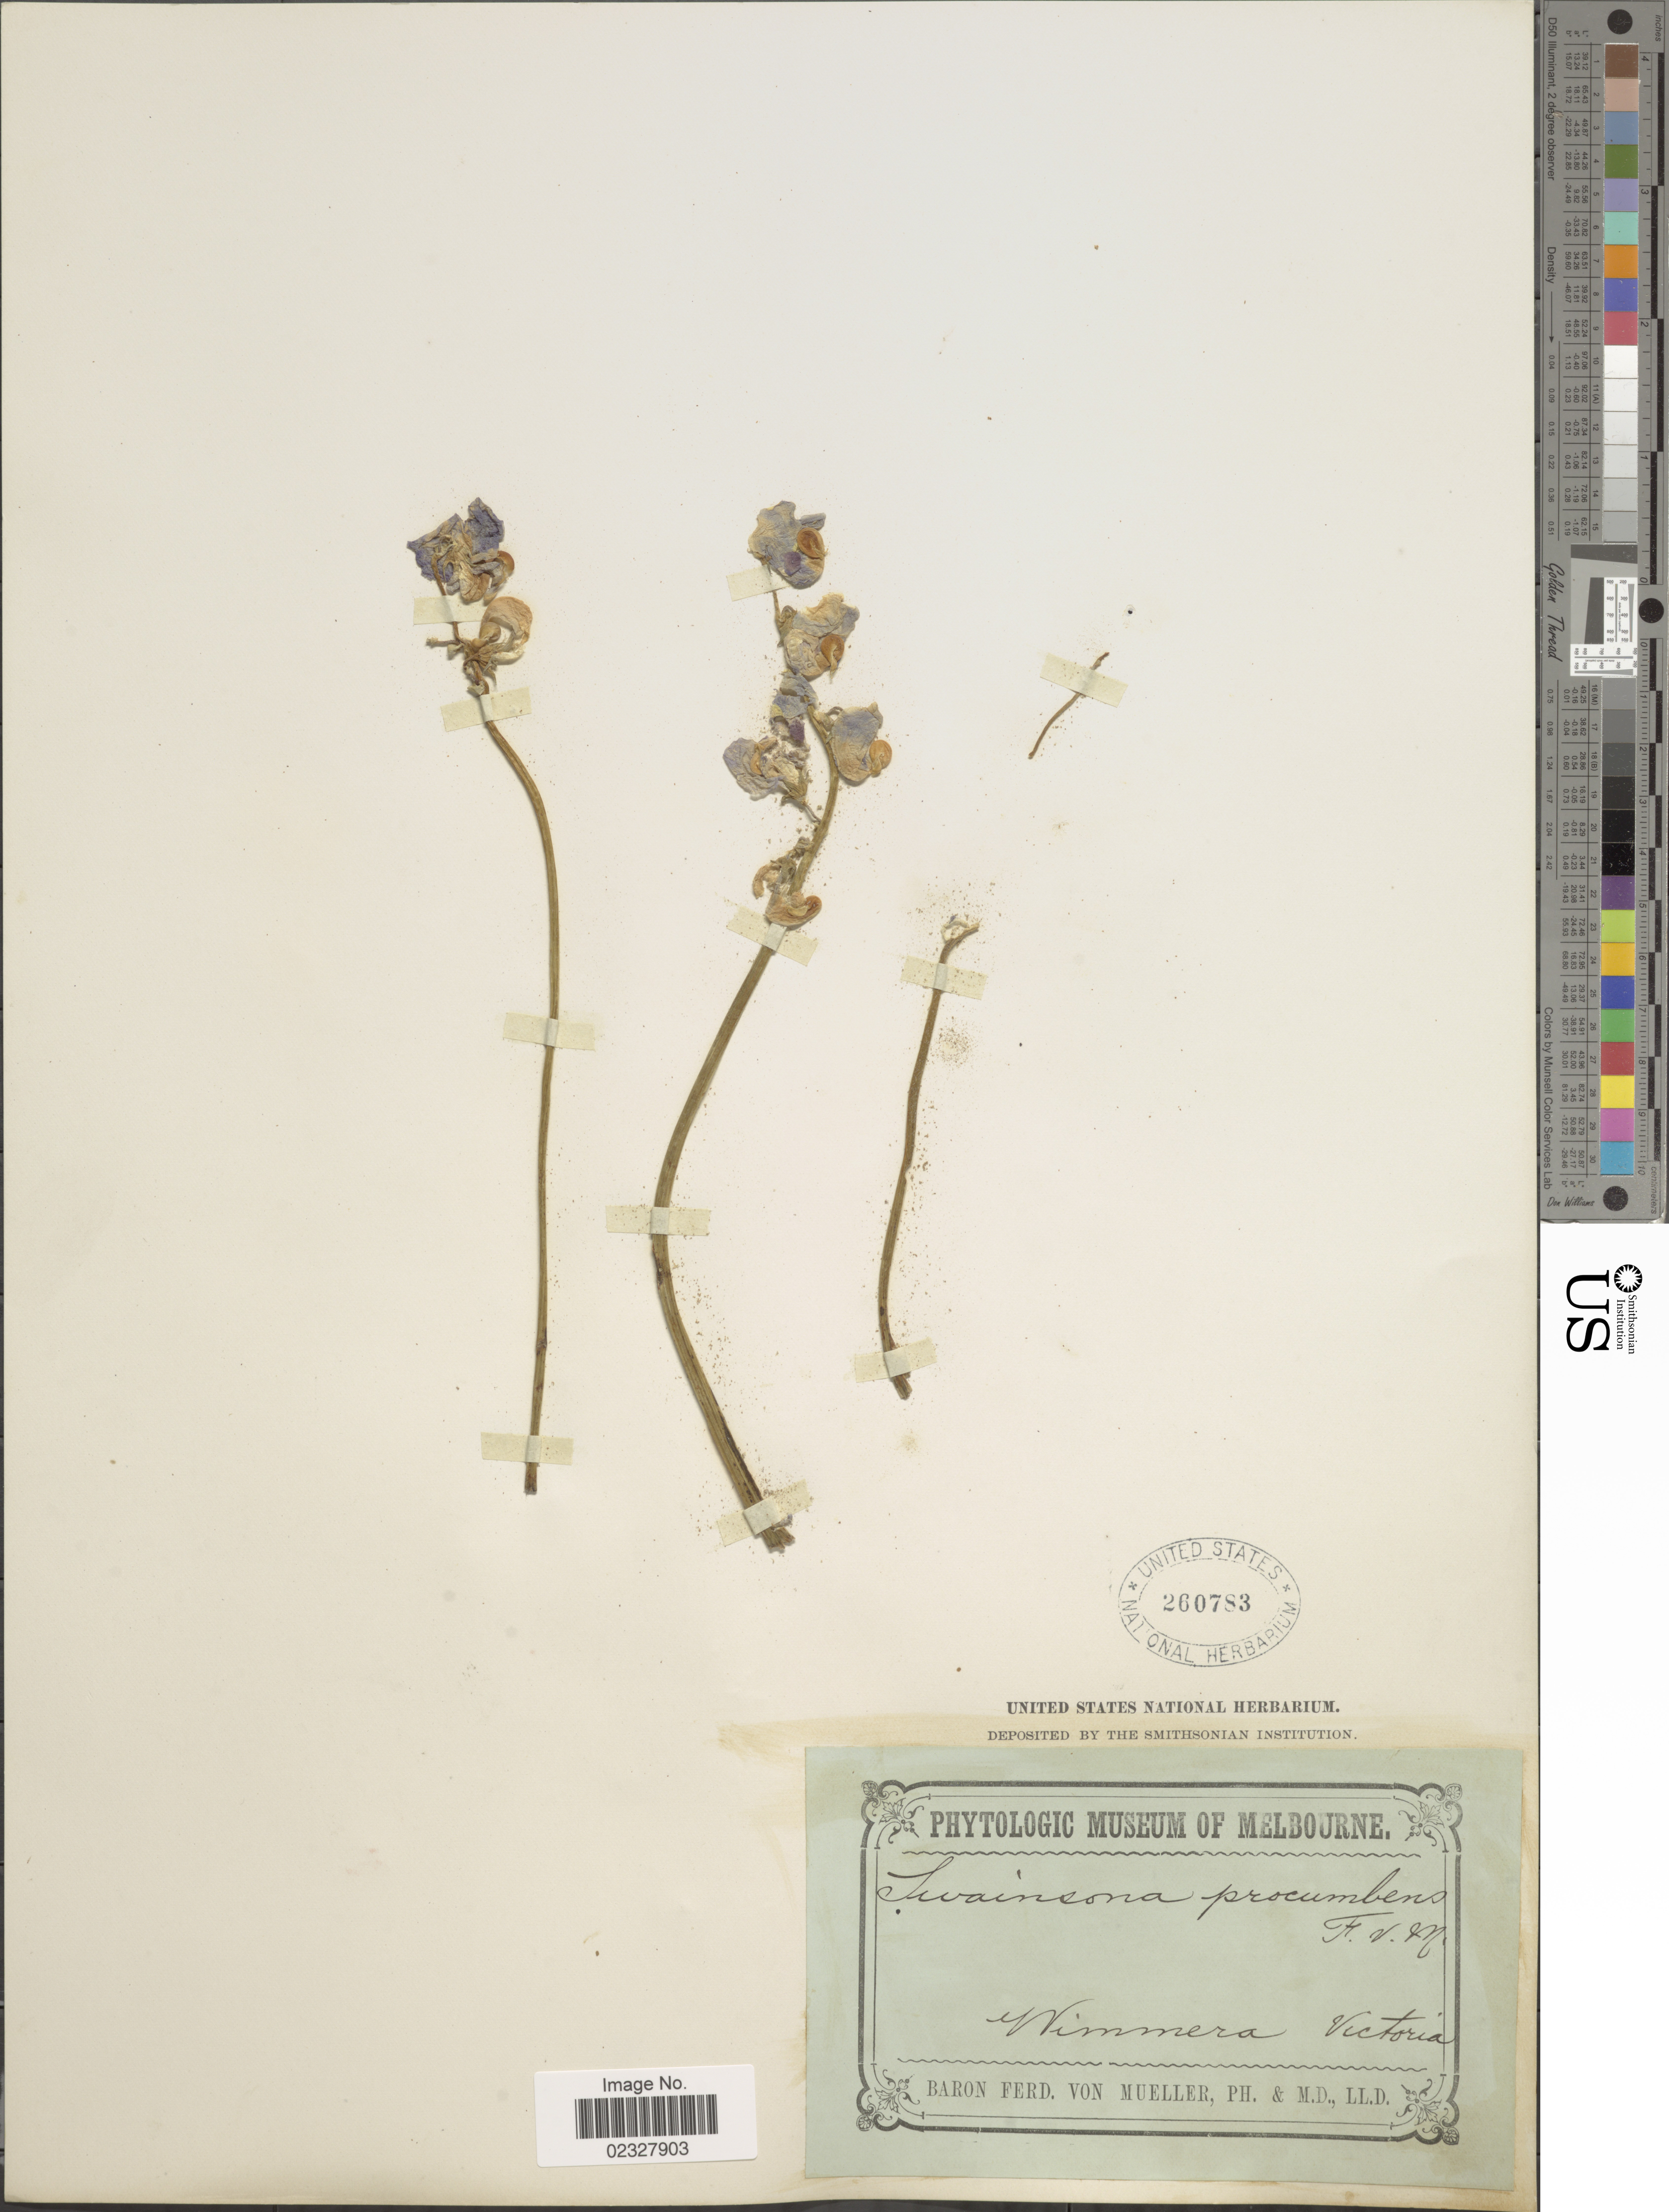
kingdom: Plantae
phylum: Tracheophyta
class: Magnoliopsida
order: Fabales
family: Fabaceae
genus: Swainsona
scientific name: Swainsona procumbens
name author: F. Muell.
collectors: F. von Mueller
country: Australia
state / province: South Australia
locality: Wimmera, Victoria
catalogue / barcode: US 260783